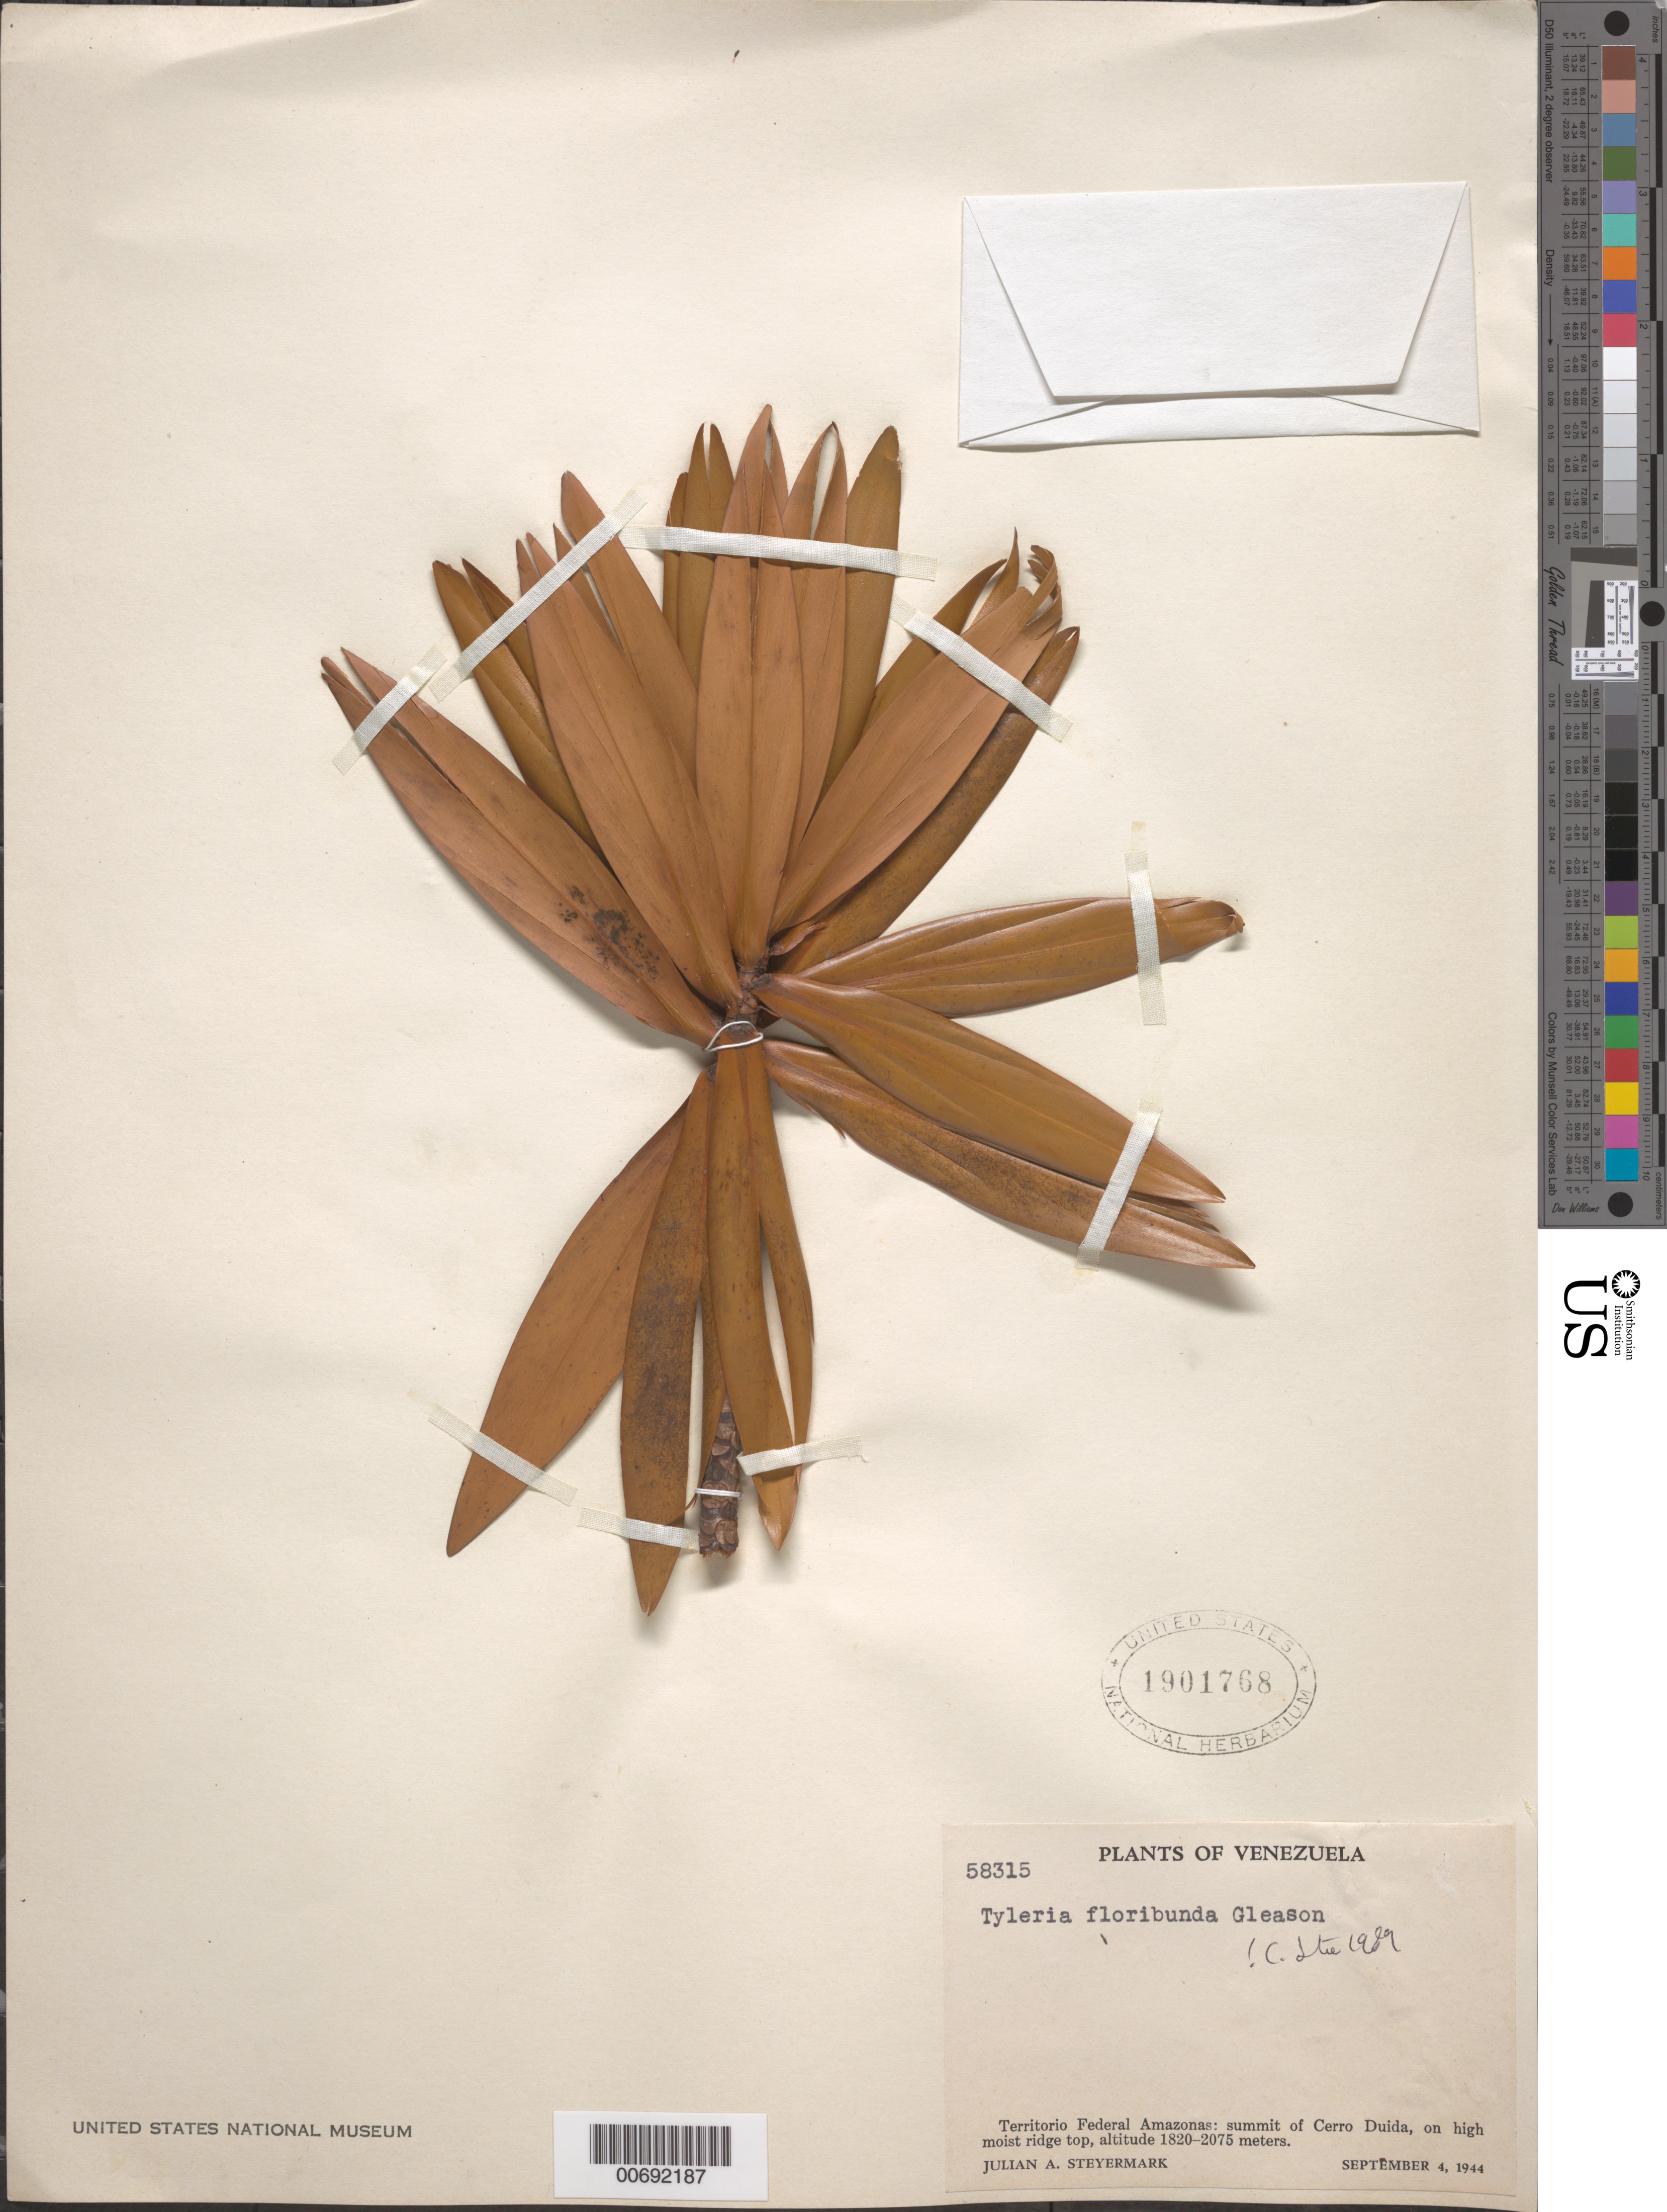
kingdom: Plantae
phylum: Tracheophyta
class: Magnoliopsida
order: Malpighiales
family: Ochnaceae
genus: Tyleria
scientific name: Tyleria floribunda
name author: Gleason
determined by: Sastre, C. H. L.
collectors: J. Steyermark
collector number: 58315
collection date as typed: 4-Sep-44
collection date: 1944-09-04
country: Venezuela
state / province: Amazonas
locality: Cerro Duida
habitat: Summit, on high moist ridge top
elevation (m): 1820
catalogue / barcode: US 1901768